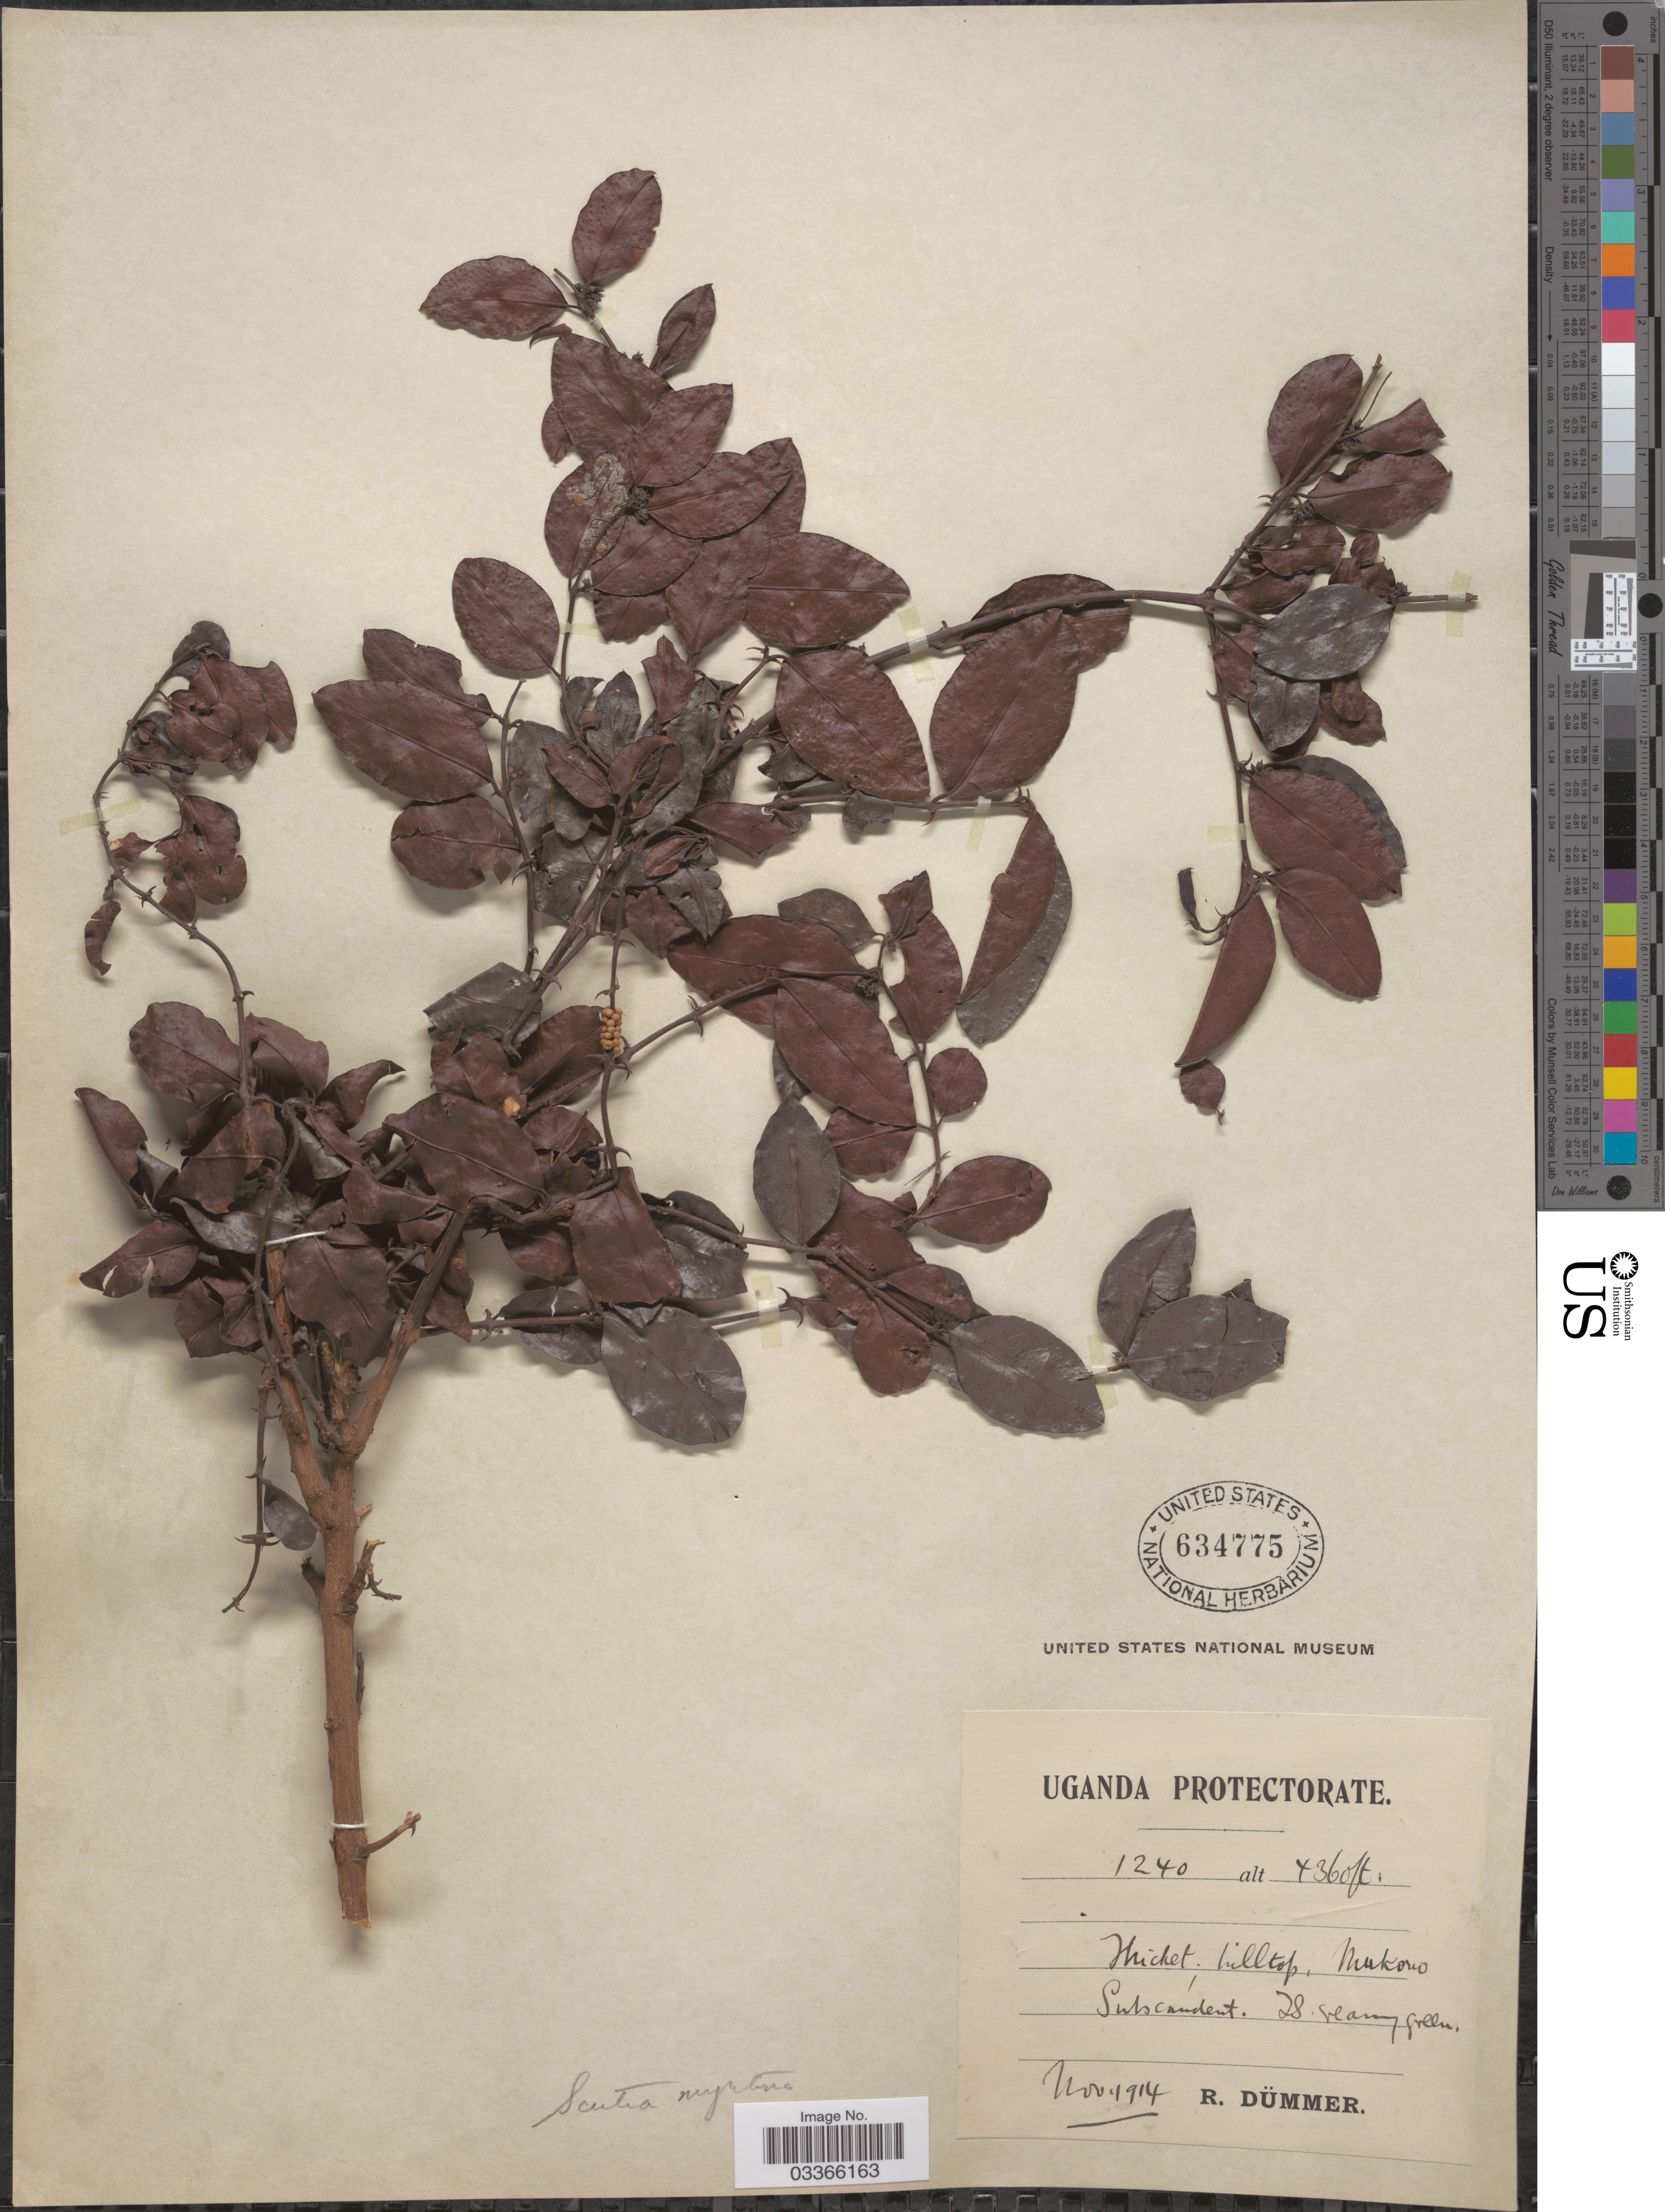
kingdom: Plantae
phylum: Tracheophyta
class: Magnoliopsida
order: Rosales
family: Rhamnaceae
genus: Scutia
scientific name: Scutia myrtina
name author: (Burm. f.) Kurz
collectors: R. A. Dümmer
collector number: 1240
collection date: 1914-11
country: Uganda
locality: Uganda Protectorate, Mukono.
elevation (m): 1329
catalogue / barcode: US 634775